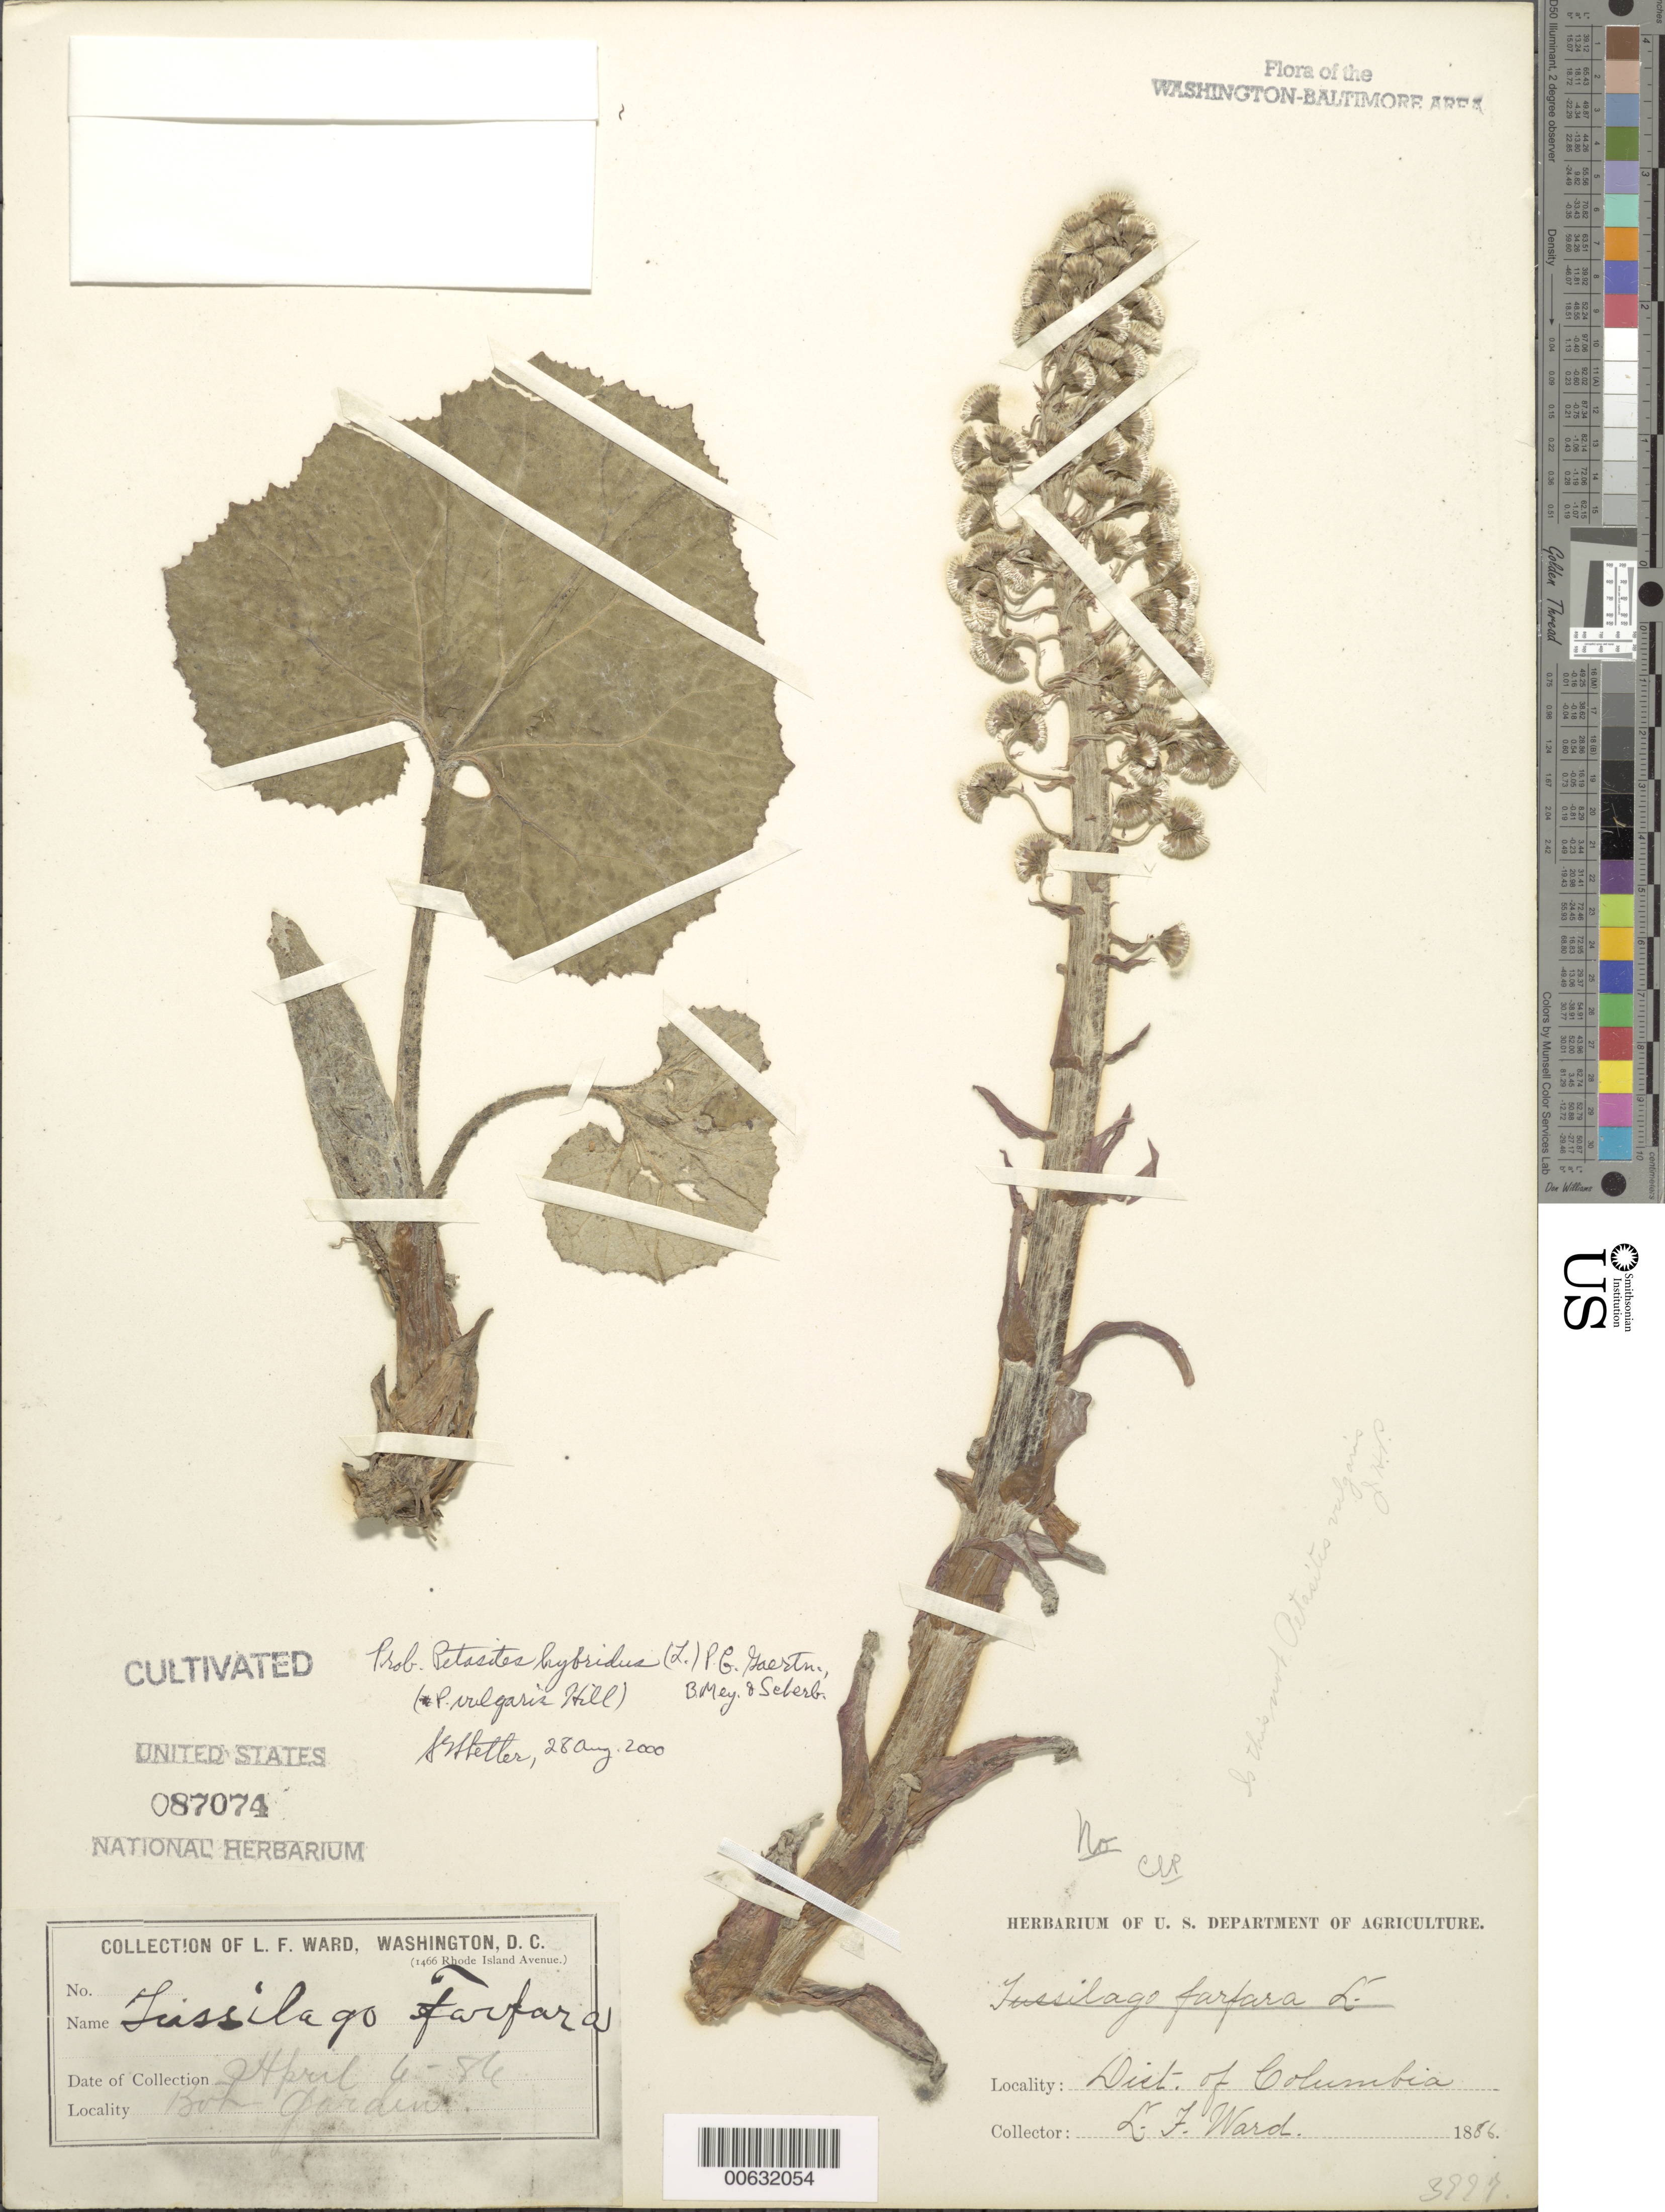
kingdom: Plantae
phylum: Tracheophyta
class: Magnoliopsida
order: Asterales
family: Asteraceae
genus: Petasites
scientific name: Petasites hybridus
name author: (L.) G. Gaertn. et al.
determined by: Shetler, Stanwyn G., (US), NMNH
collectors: L. F. Ward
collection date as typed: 06 Apr 1886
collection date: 1886-04-06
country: United States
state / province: District of Columbia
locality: Bot. garden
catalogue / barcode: US 87074